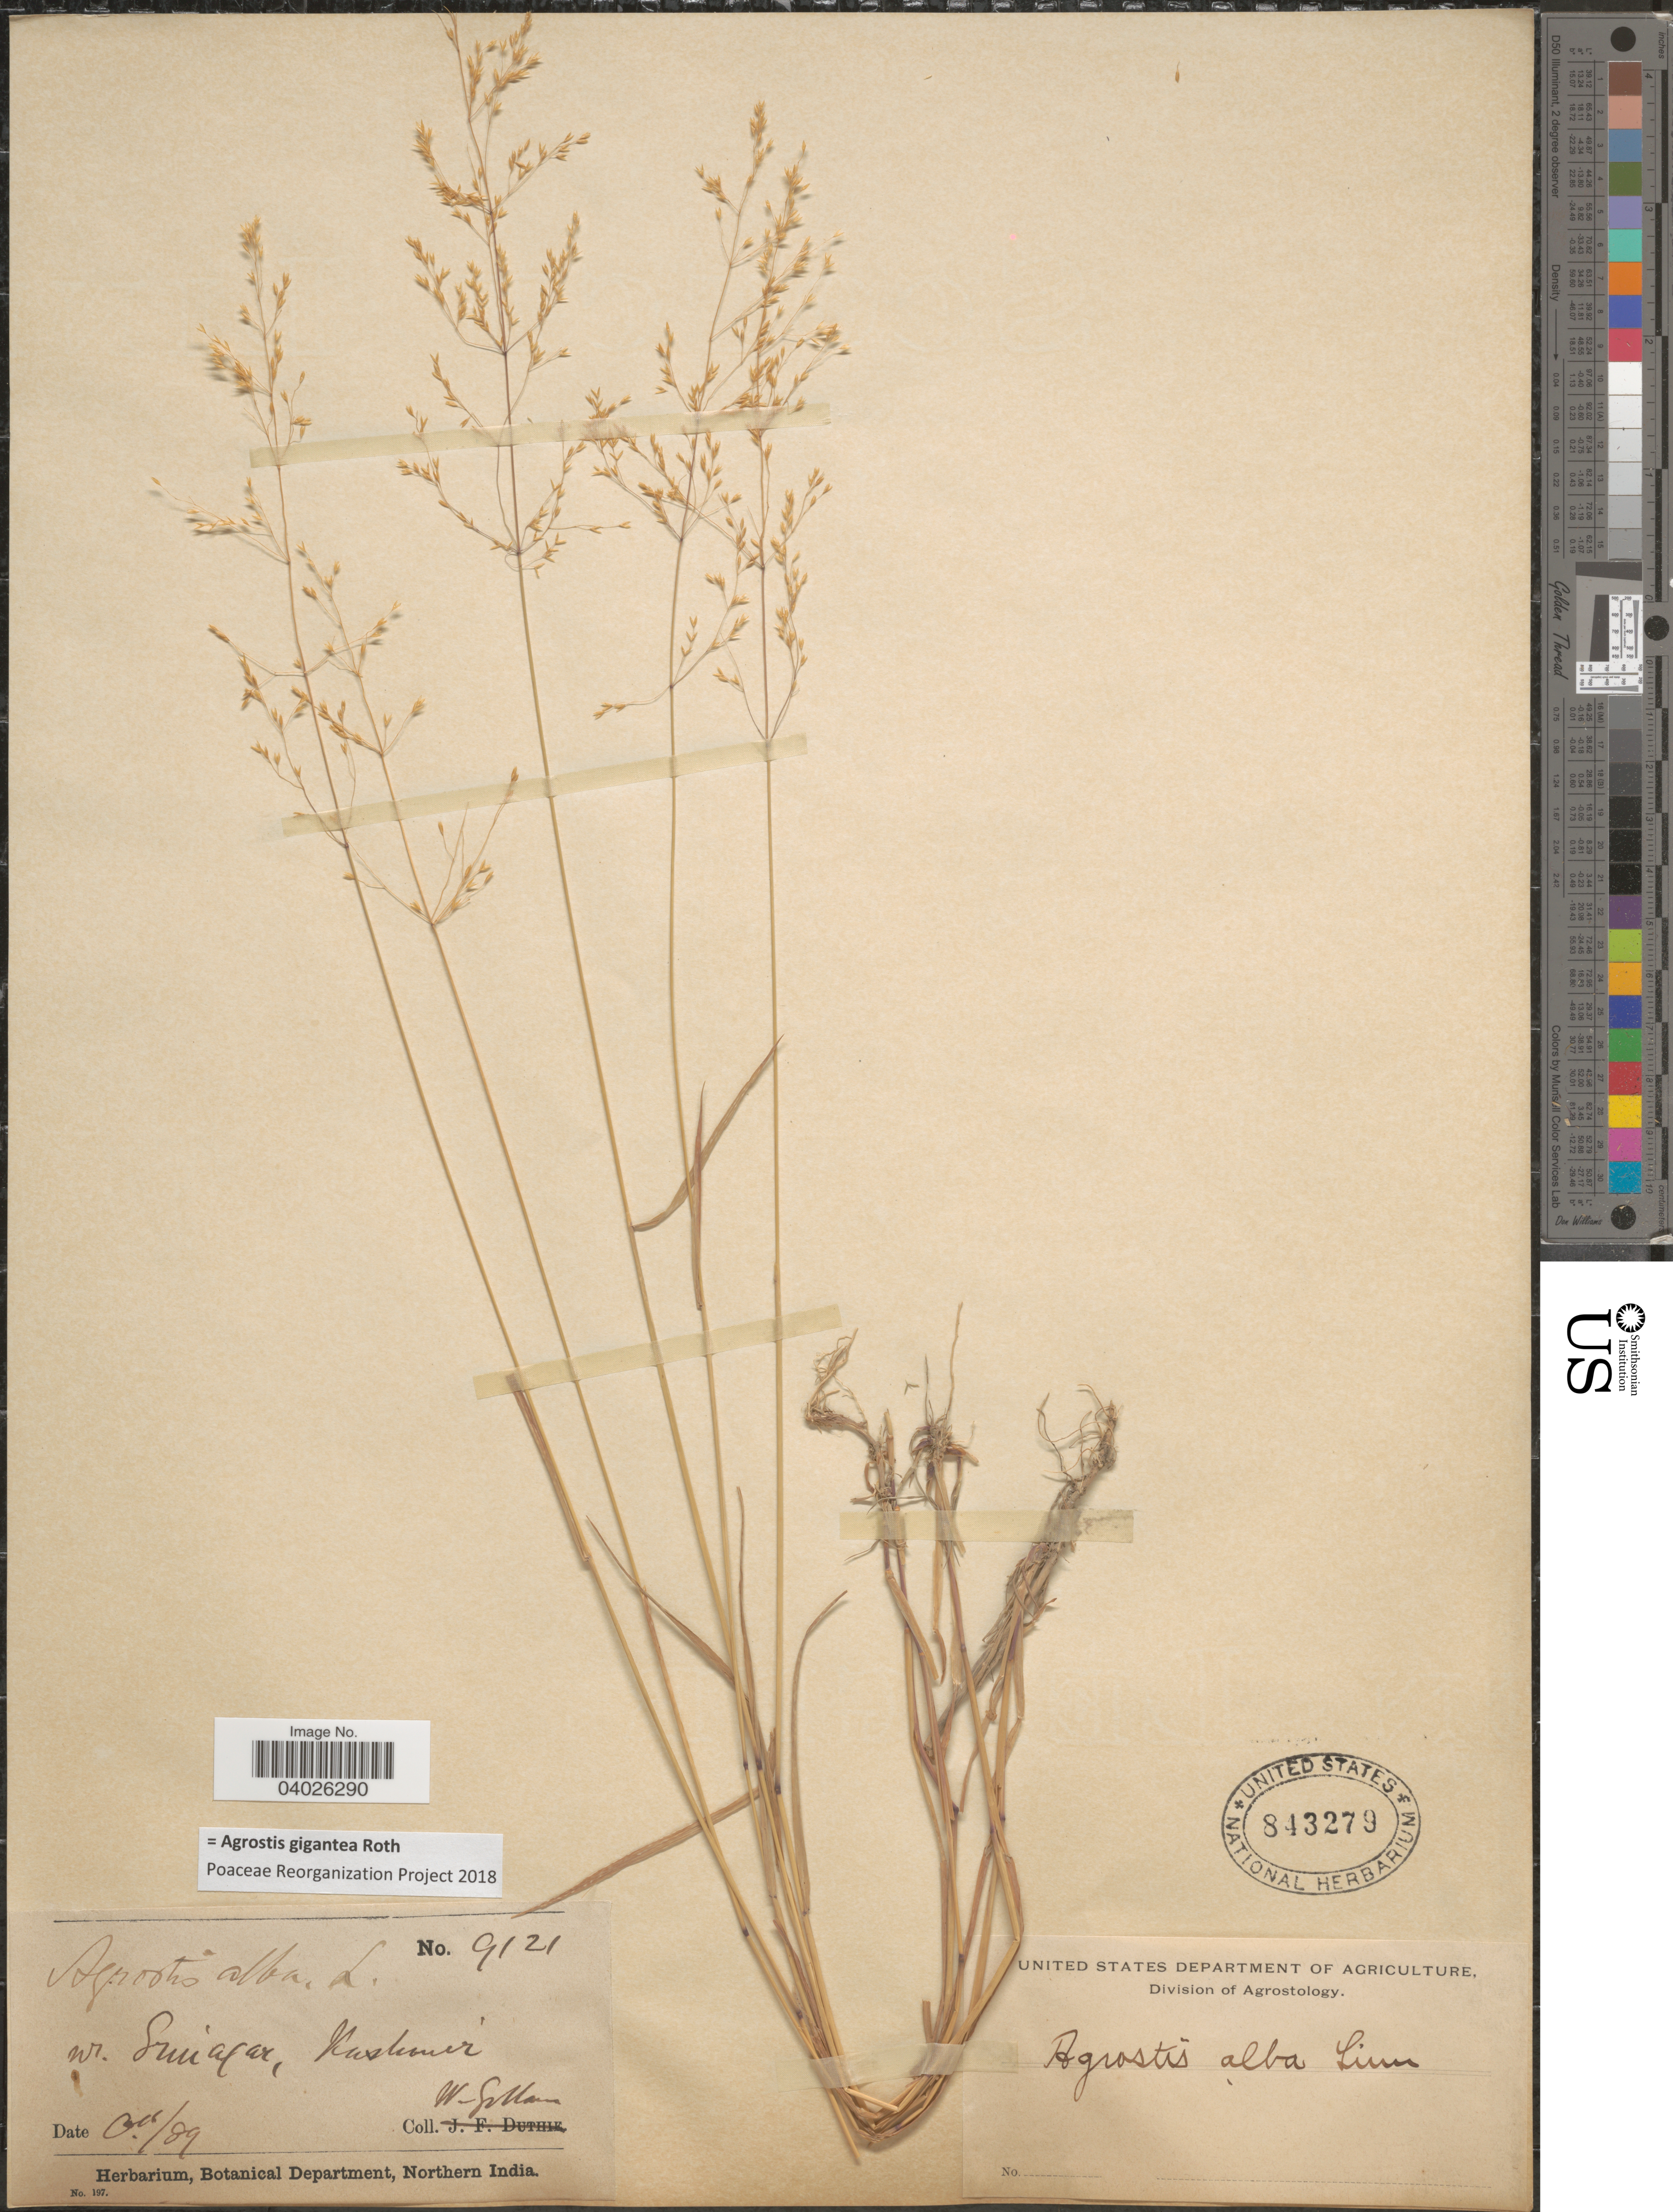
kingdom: Plantae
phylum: Tracheophyta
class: Liliopsida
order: Poales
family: Poaceae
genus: Agrostis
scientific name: Agrostis gigantea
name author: Roth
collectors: W. Gillan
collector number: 9121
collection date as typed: Transcribed d/m/y: /10/89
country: India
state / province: Jammu and Kashmir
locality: Nr Srinagar, Kashmir.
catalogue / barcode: US 843279